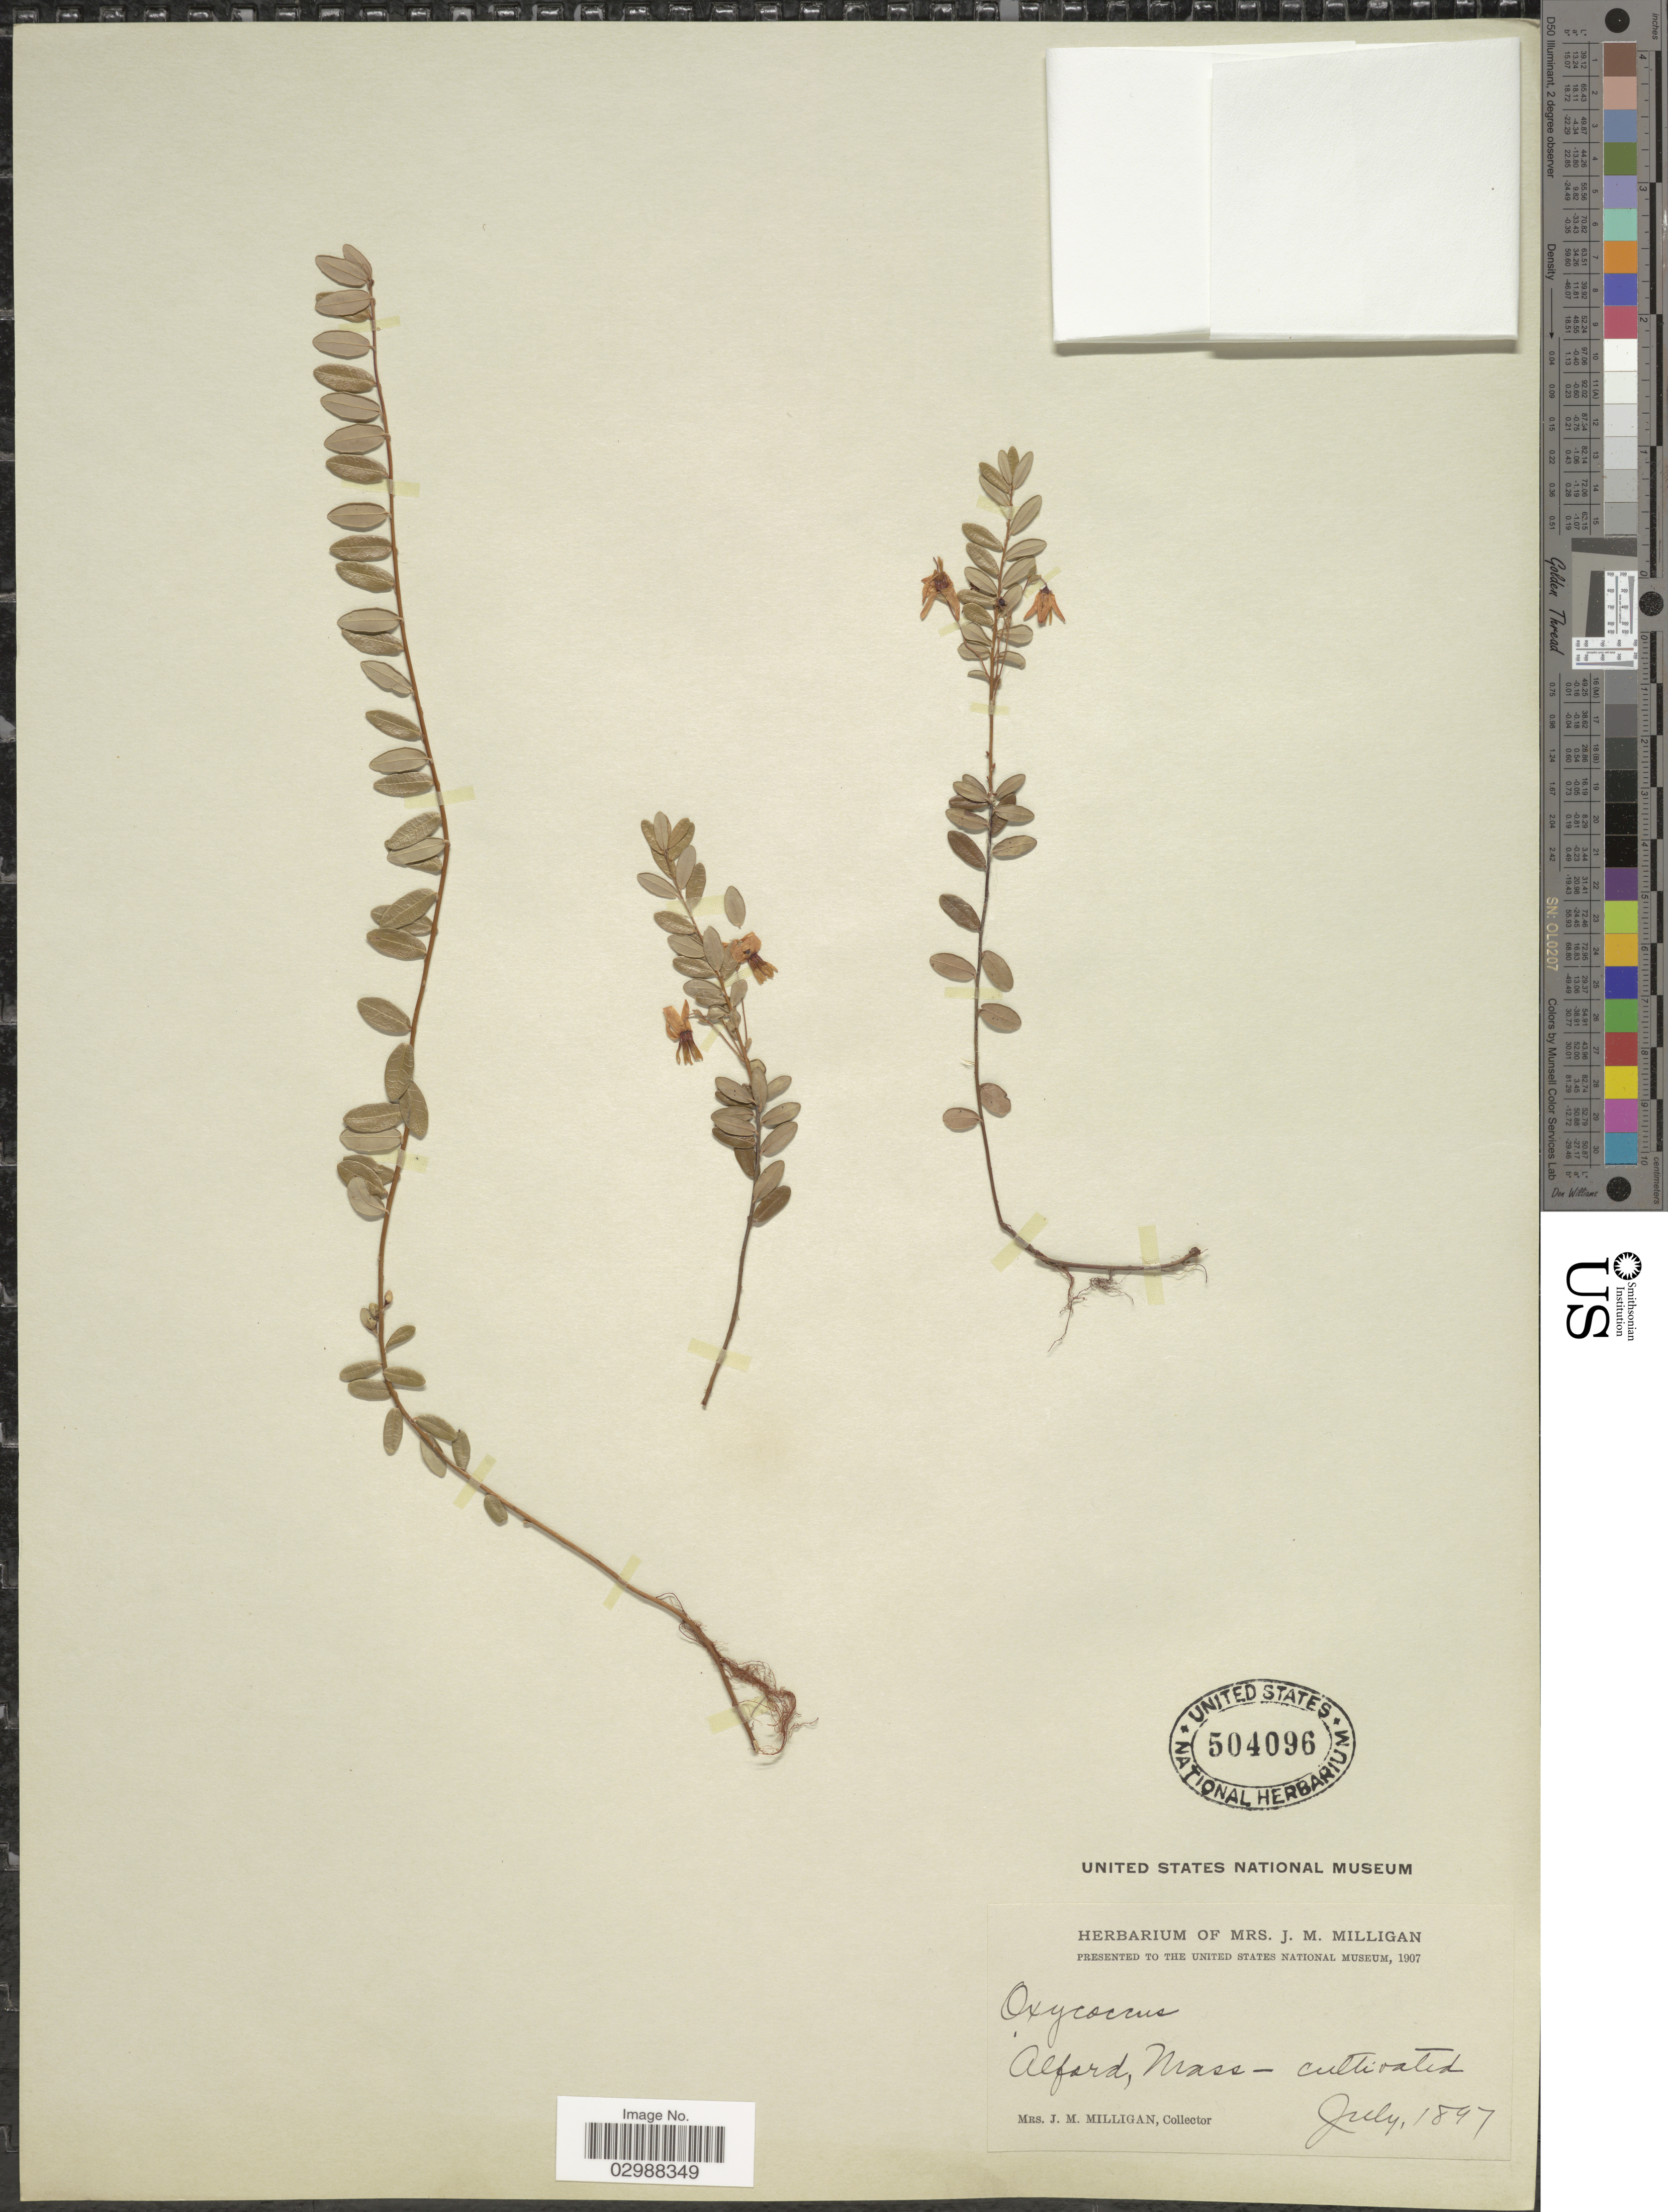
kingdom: Plantae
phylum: Tracheophyta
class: Magnoliopsida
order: Ericales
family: Ericaceae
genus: Vaccinium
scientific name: Vaccinium macrocarpon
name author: Aiton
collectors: J. Milligan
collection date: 1897-07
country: United States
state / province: Massachusetts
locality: Alford.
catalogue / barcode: US 504096